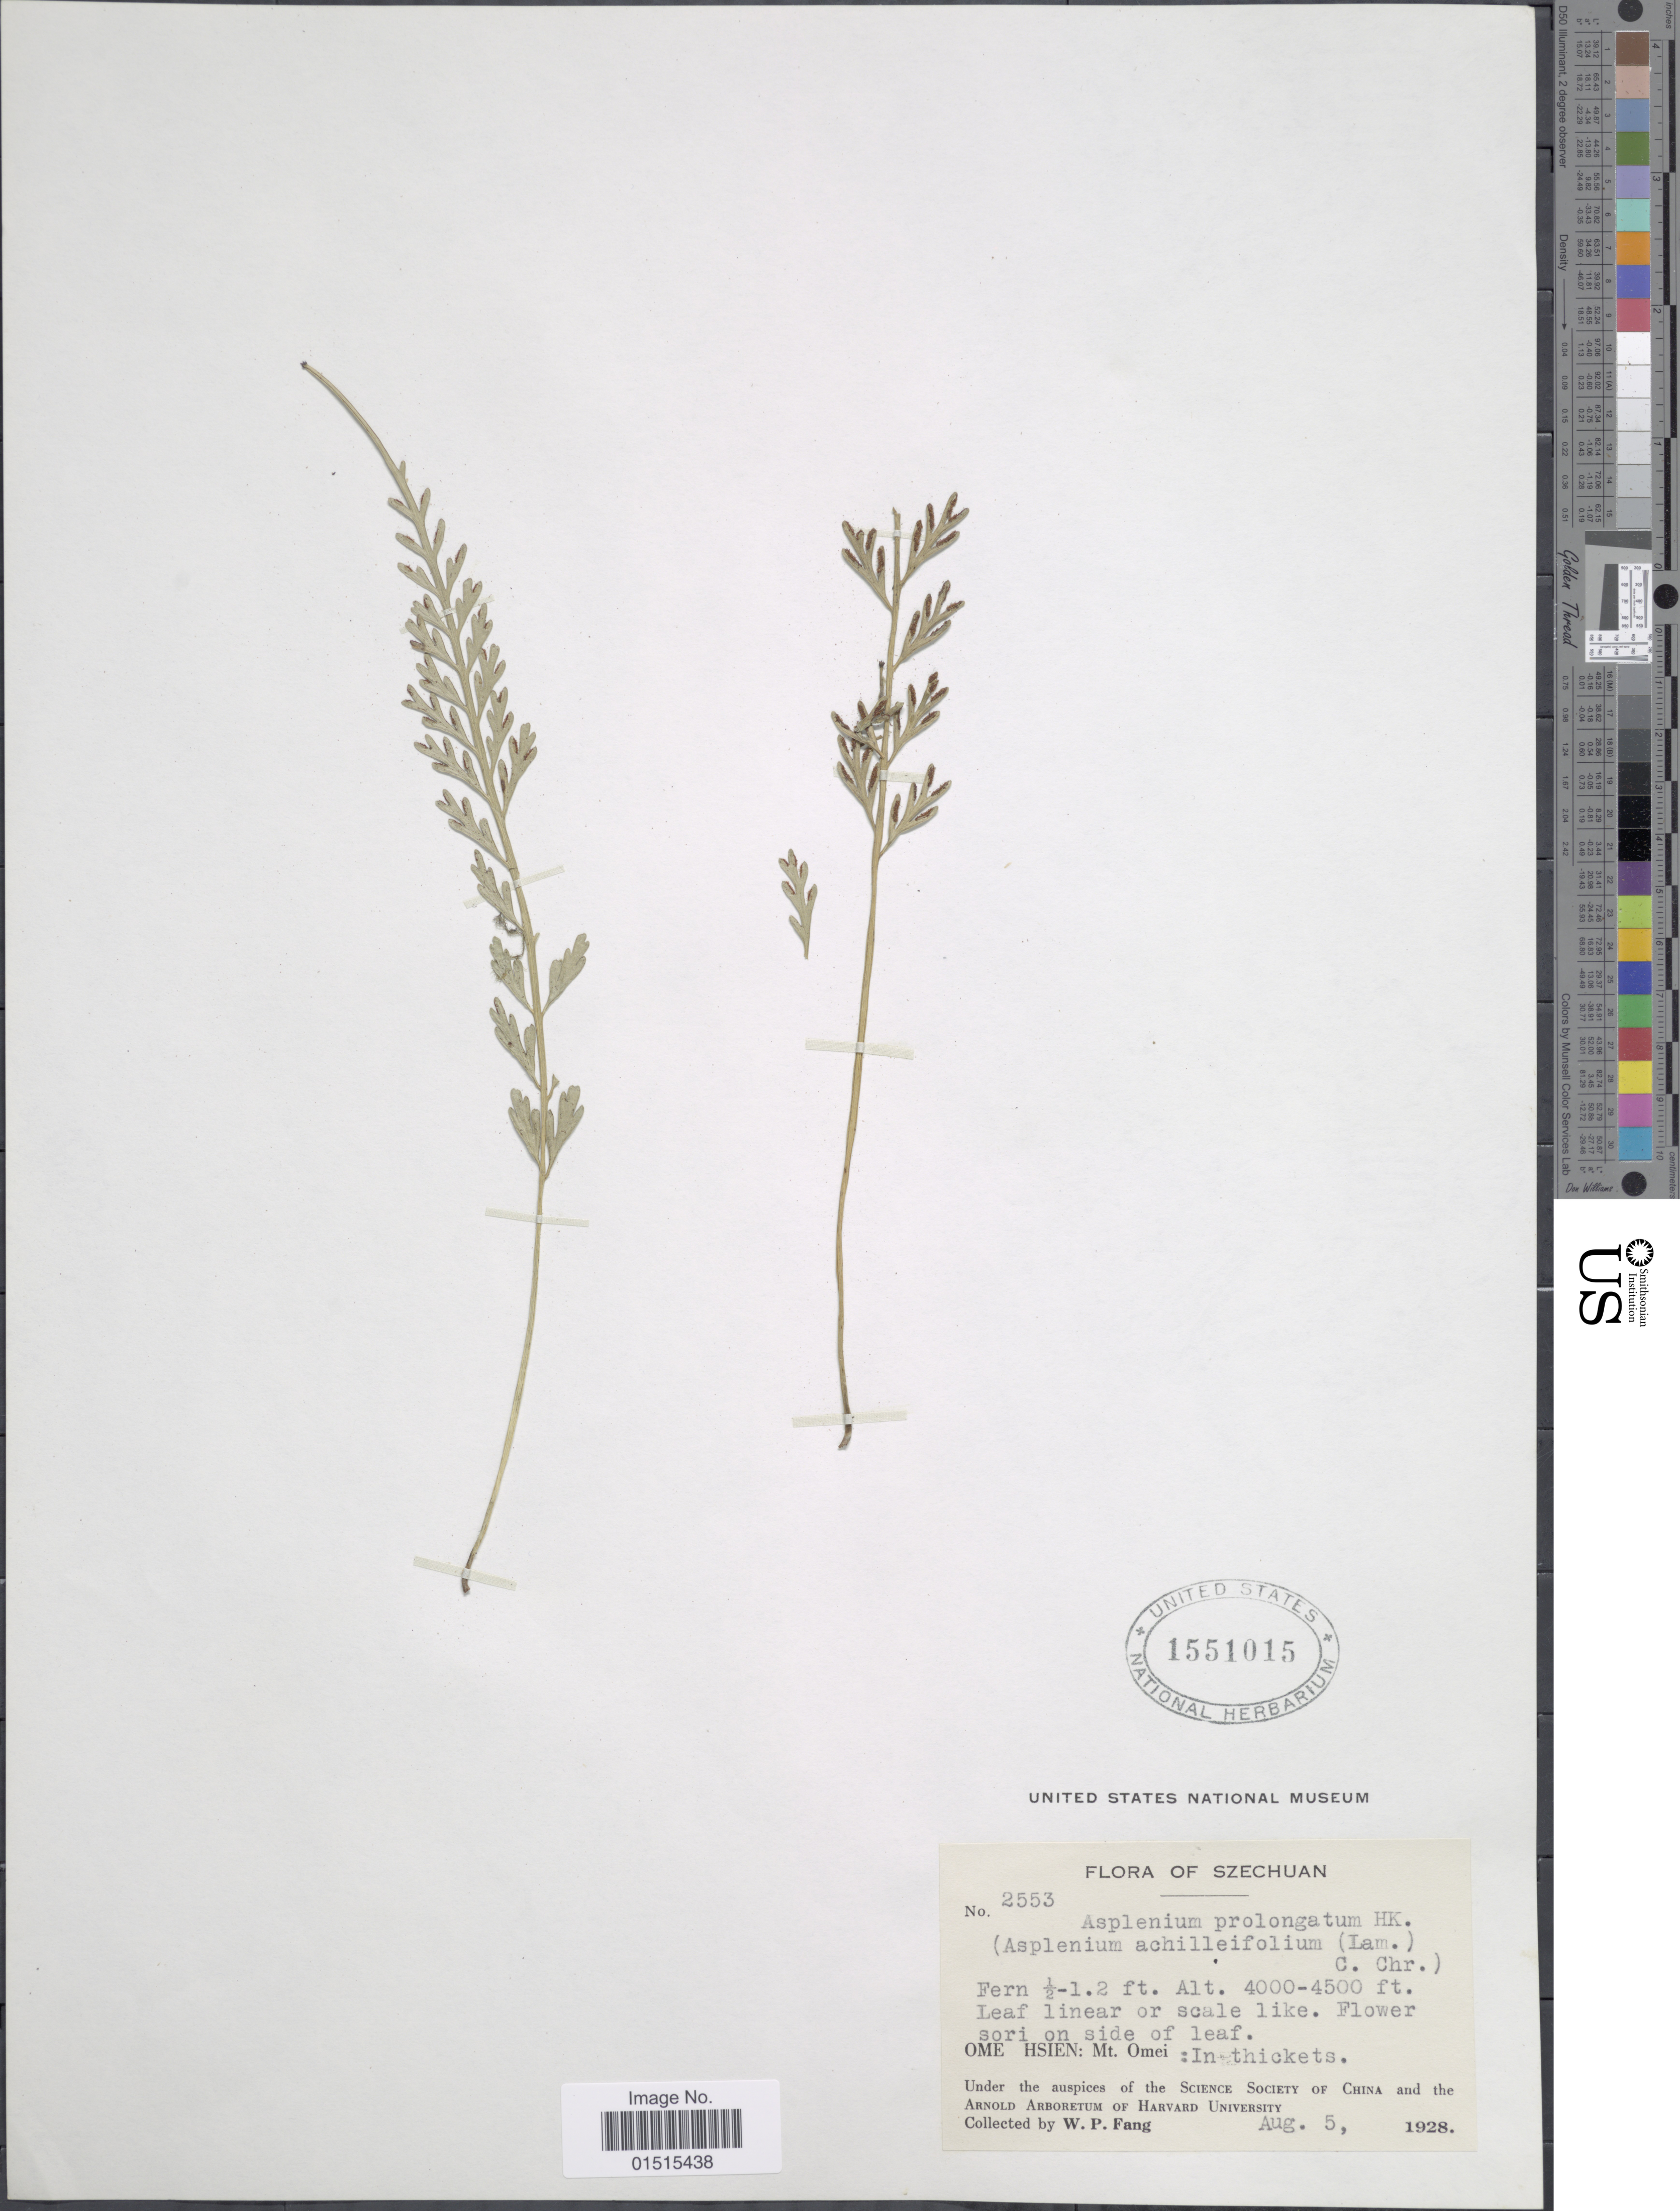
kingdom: Plantae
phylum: Tracheophyta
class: Polypodiopsida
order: Polypodiales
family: Aspleniaceae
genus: Asplenium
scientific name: Asplenium prolongatum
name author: Hook.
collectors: W. P. Fang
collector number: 2553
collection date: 1928-08-05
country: China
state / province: Sichuan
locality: Szechuan, Ome Hsien: Mt. Omei: in thickets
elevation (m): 1219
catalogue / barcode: US 1551015